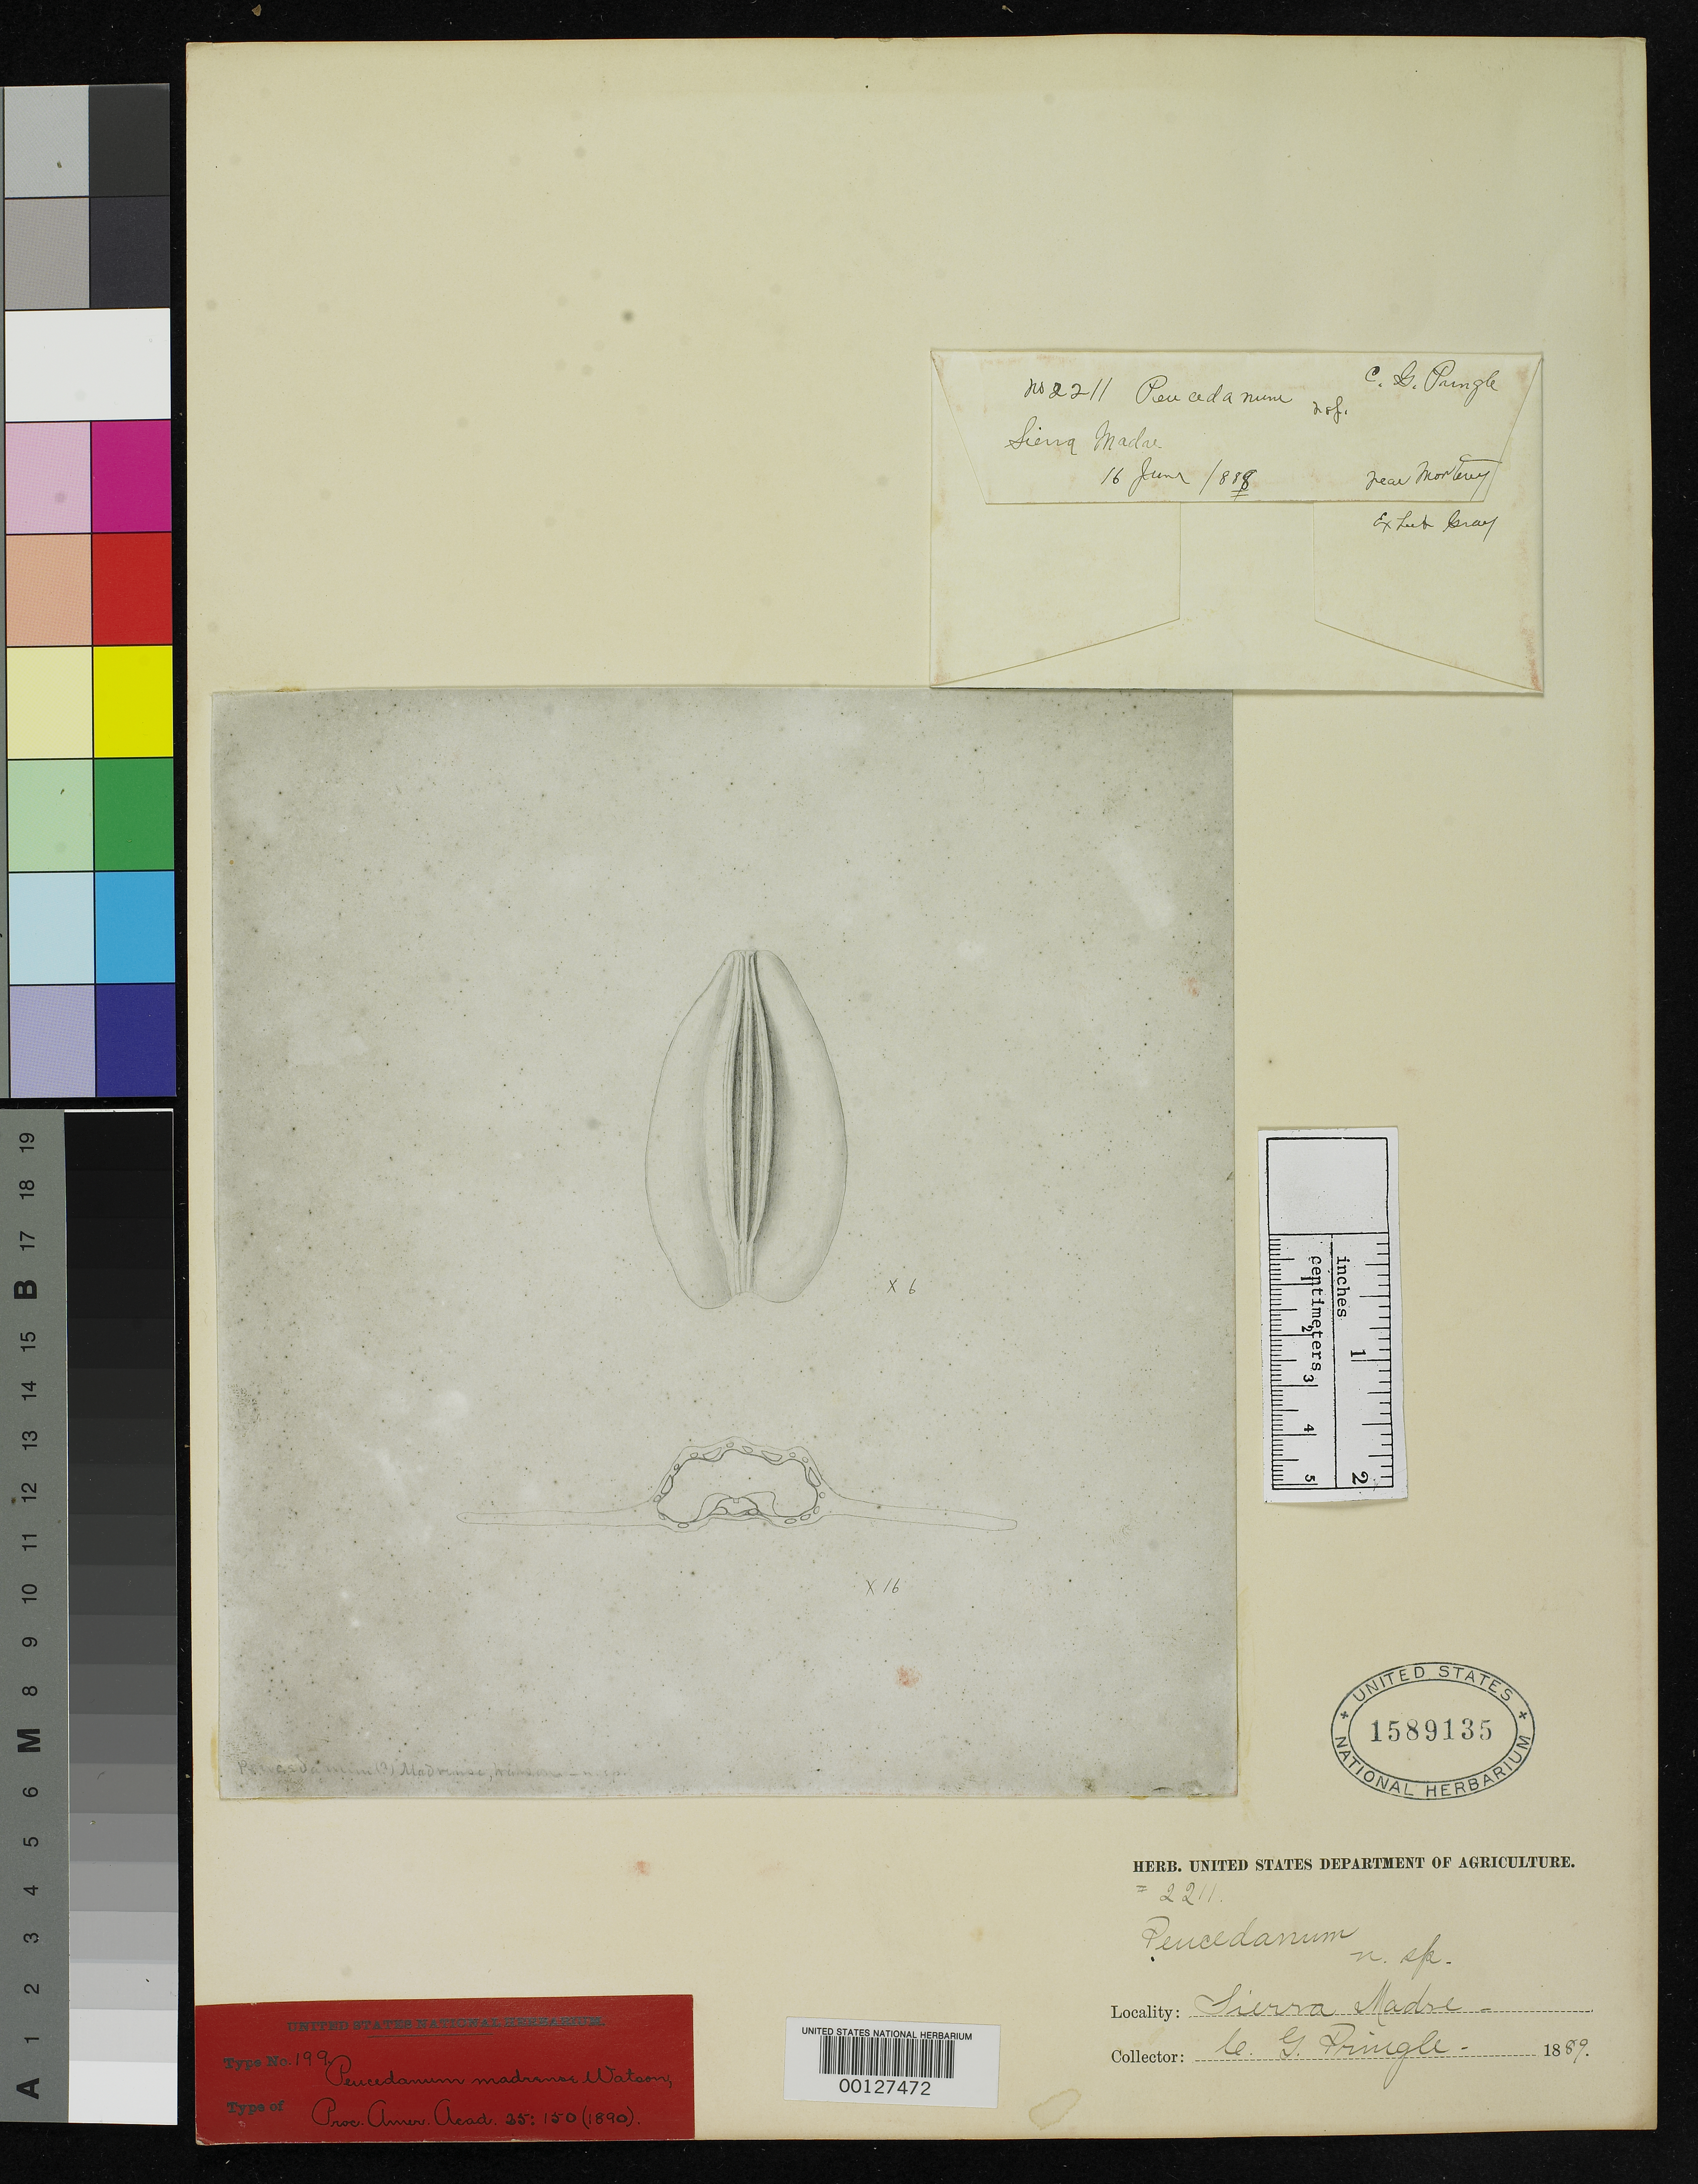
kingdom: Plantae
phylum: Tracheophyta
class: Magnoliopsida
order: Apiales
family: Apiaceae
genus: Peucedanum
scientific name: Peucedanum madrense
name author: S. Watson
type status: Type Collection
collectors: C. G. Pringle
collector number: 2211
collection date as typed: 16 Jun 1889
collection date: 1889-06-16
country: Mexico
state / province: Nuevo León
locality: Sierra Madre near Monterrey.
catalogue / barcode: US 1589135